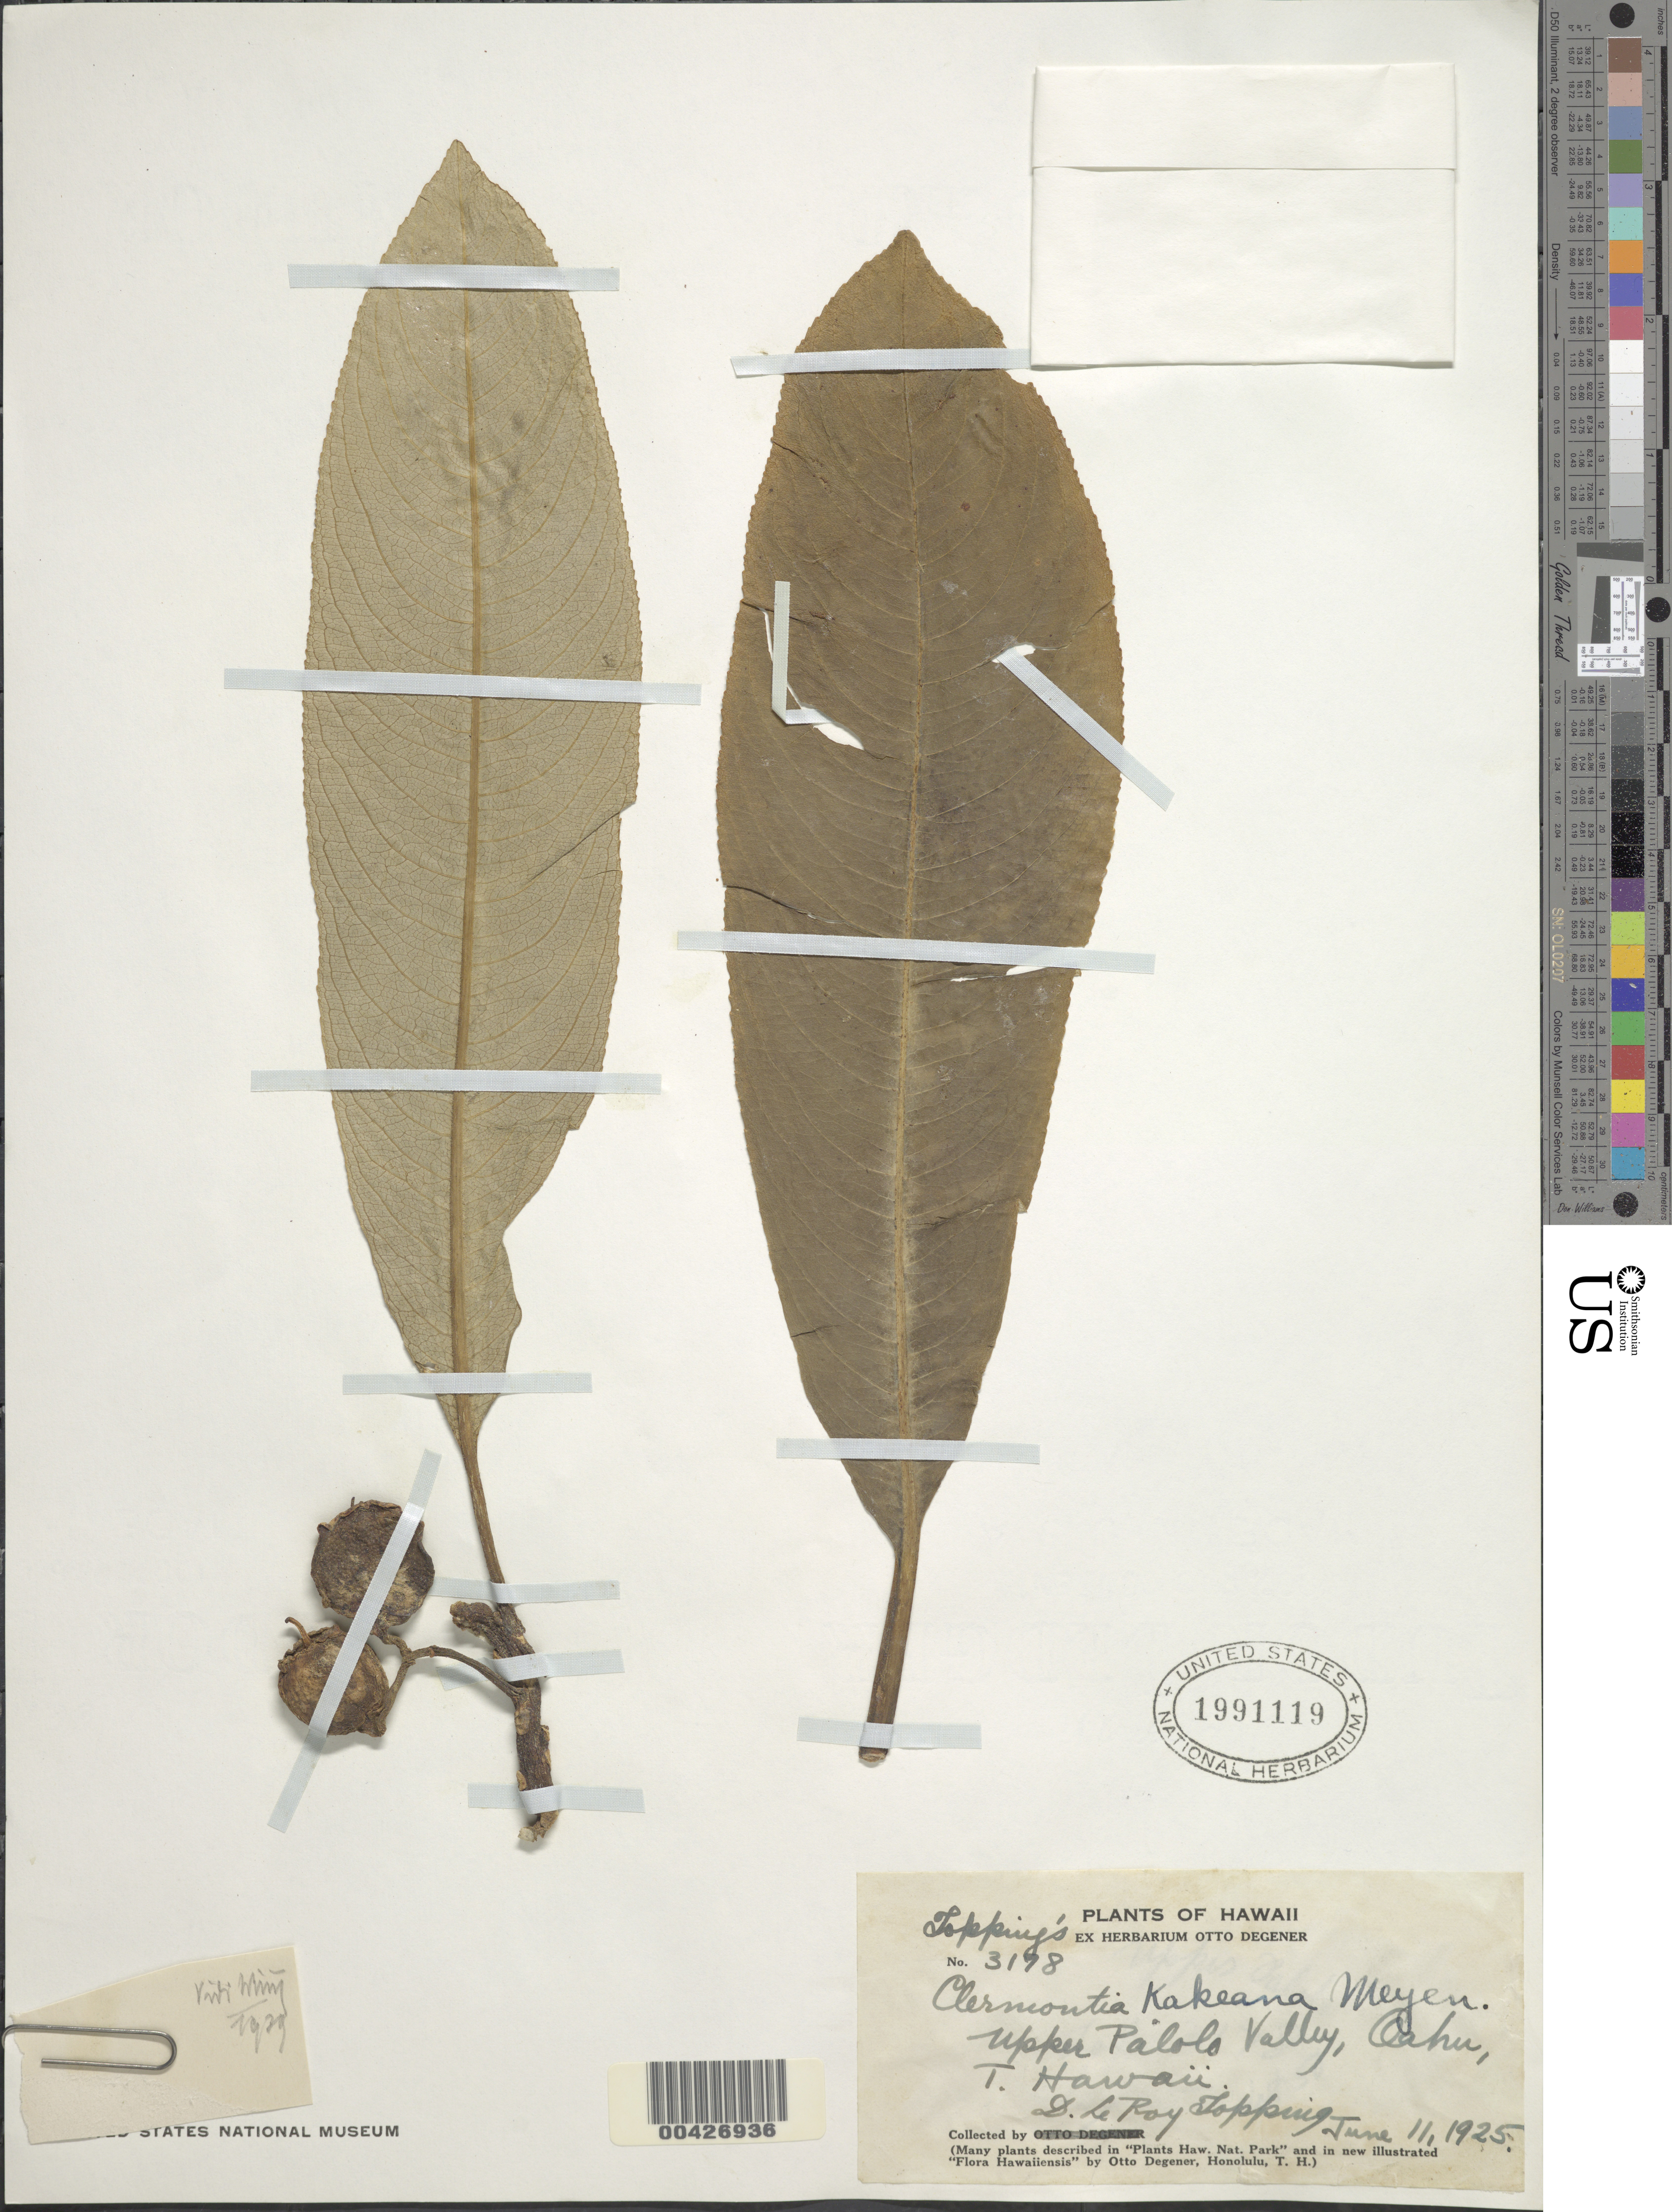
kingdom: Plantae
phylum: Tracheophyta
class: Magnoliopsida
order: Asterales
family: Campanulaceae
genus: Clermontia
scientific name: Clermontia kakeana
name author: Meyen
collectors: D. L. Topping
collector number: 3178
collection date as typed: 11 Jun 1925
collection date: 1925-06-11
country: United States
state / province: Hawaii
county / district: Honolulu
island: Oahu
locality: upper Palolo Valley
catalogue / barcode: US 1991119